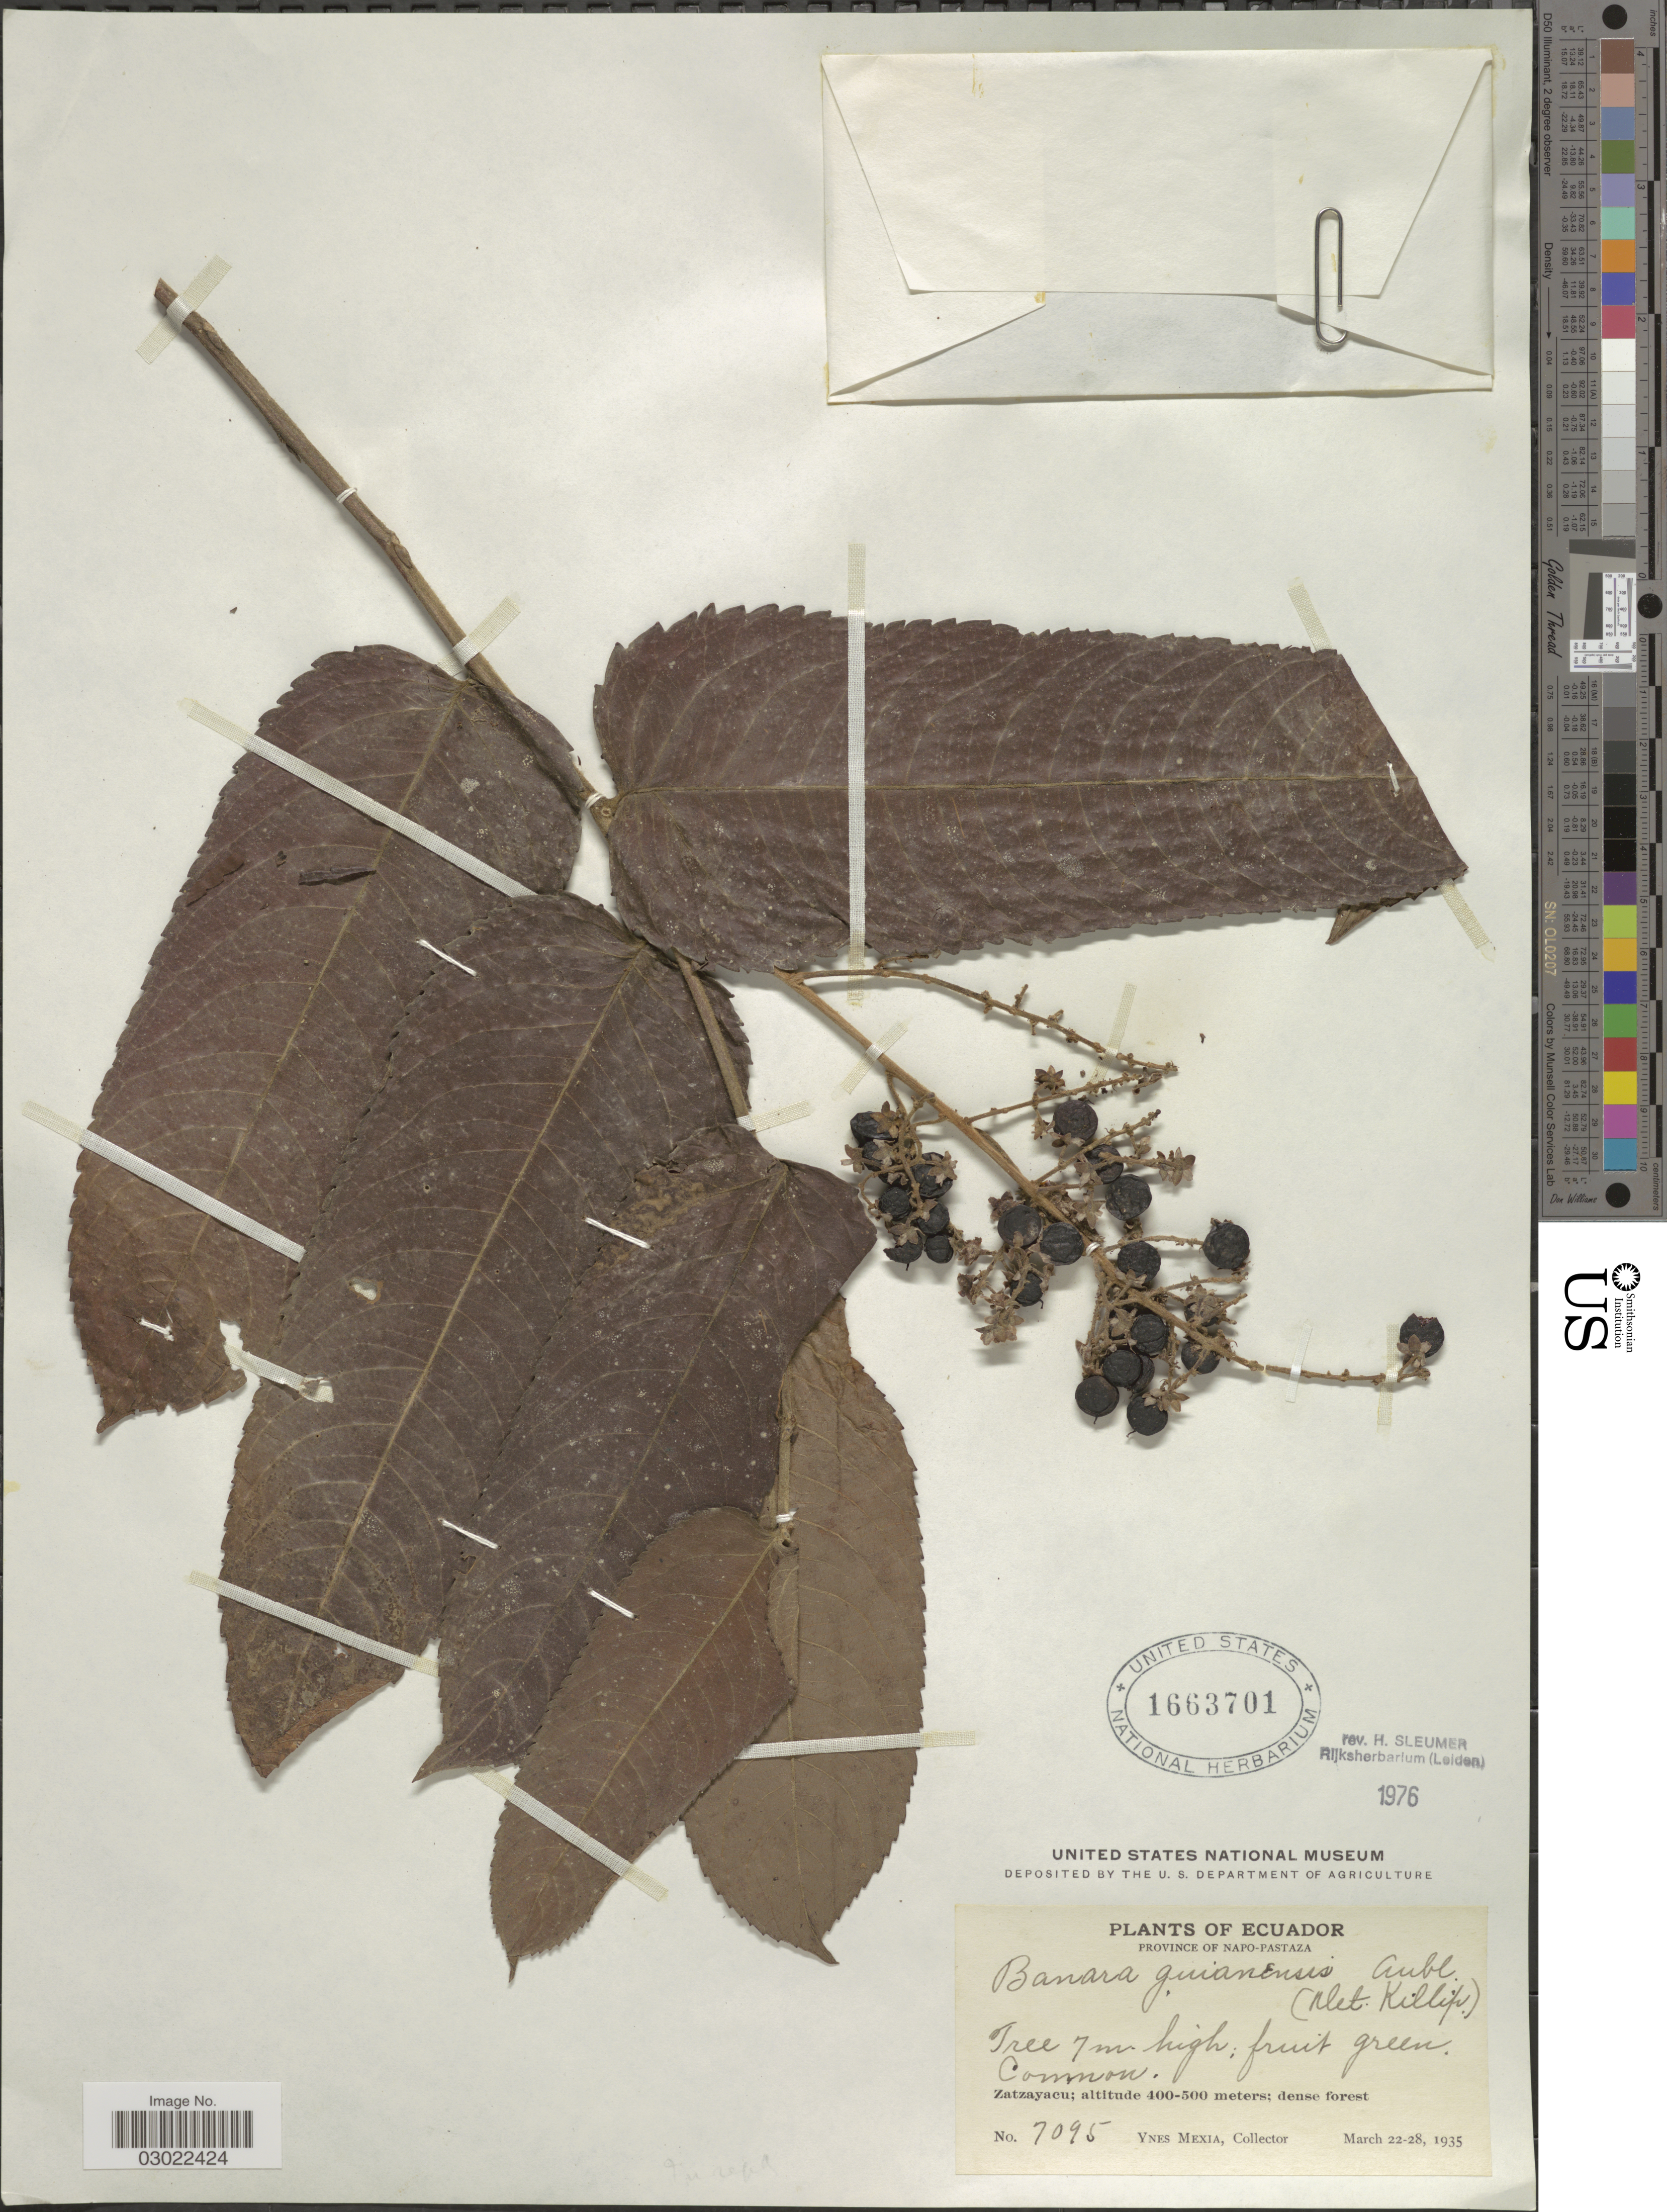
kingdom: Plantae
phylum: Tracheophyta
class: Magnoliopsida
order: Malpighiales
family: Salicaceae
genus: Banara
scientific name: Banara guianensis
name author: Aubl.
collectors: Y. Mexia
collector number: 7095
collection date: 1935-03-22/1935-03-28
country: Ecuador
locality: Province of Napo-Pastaza. Zatzayacu.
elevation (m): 400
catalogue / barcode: US 1663701